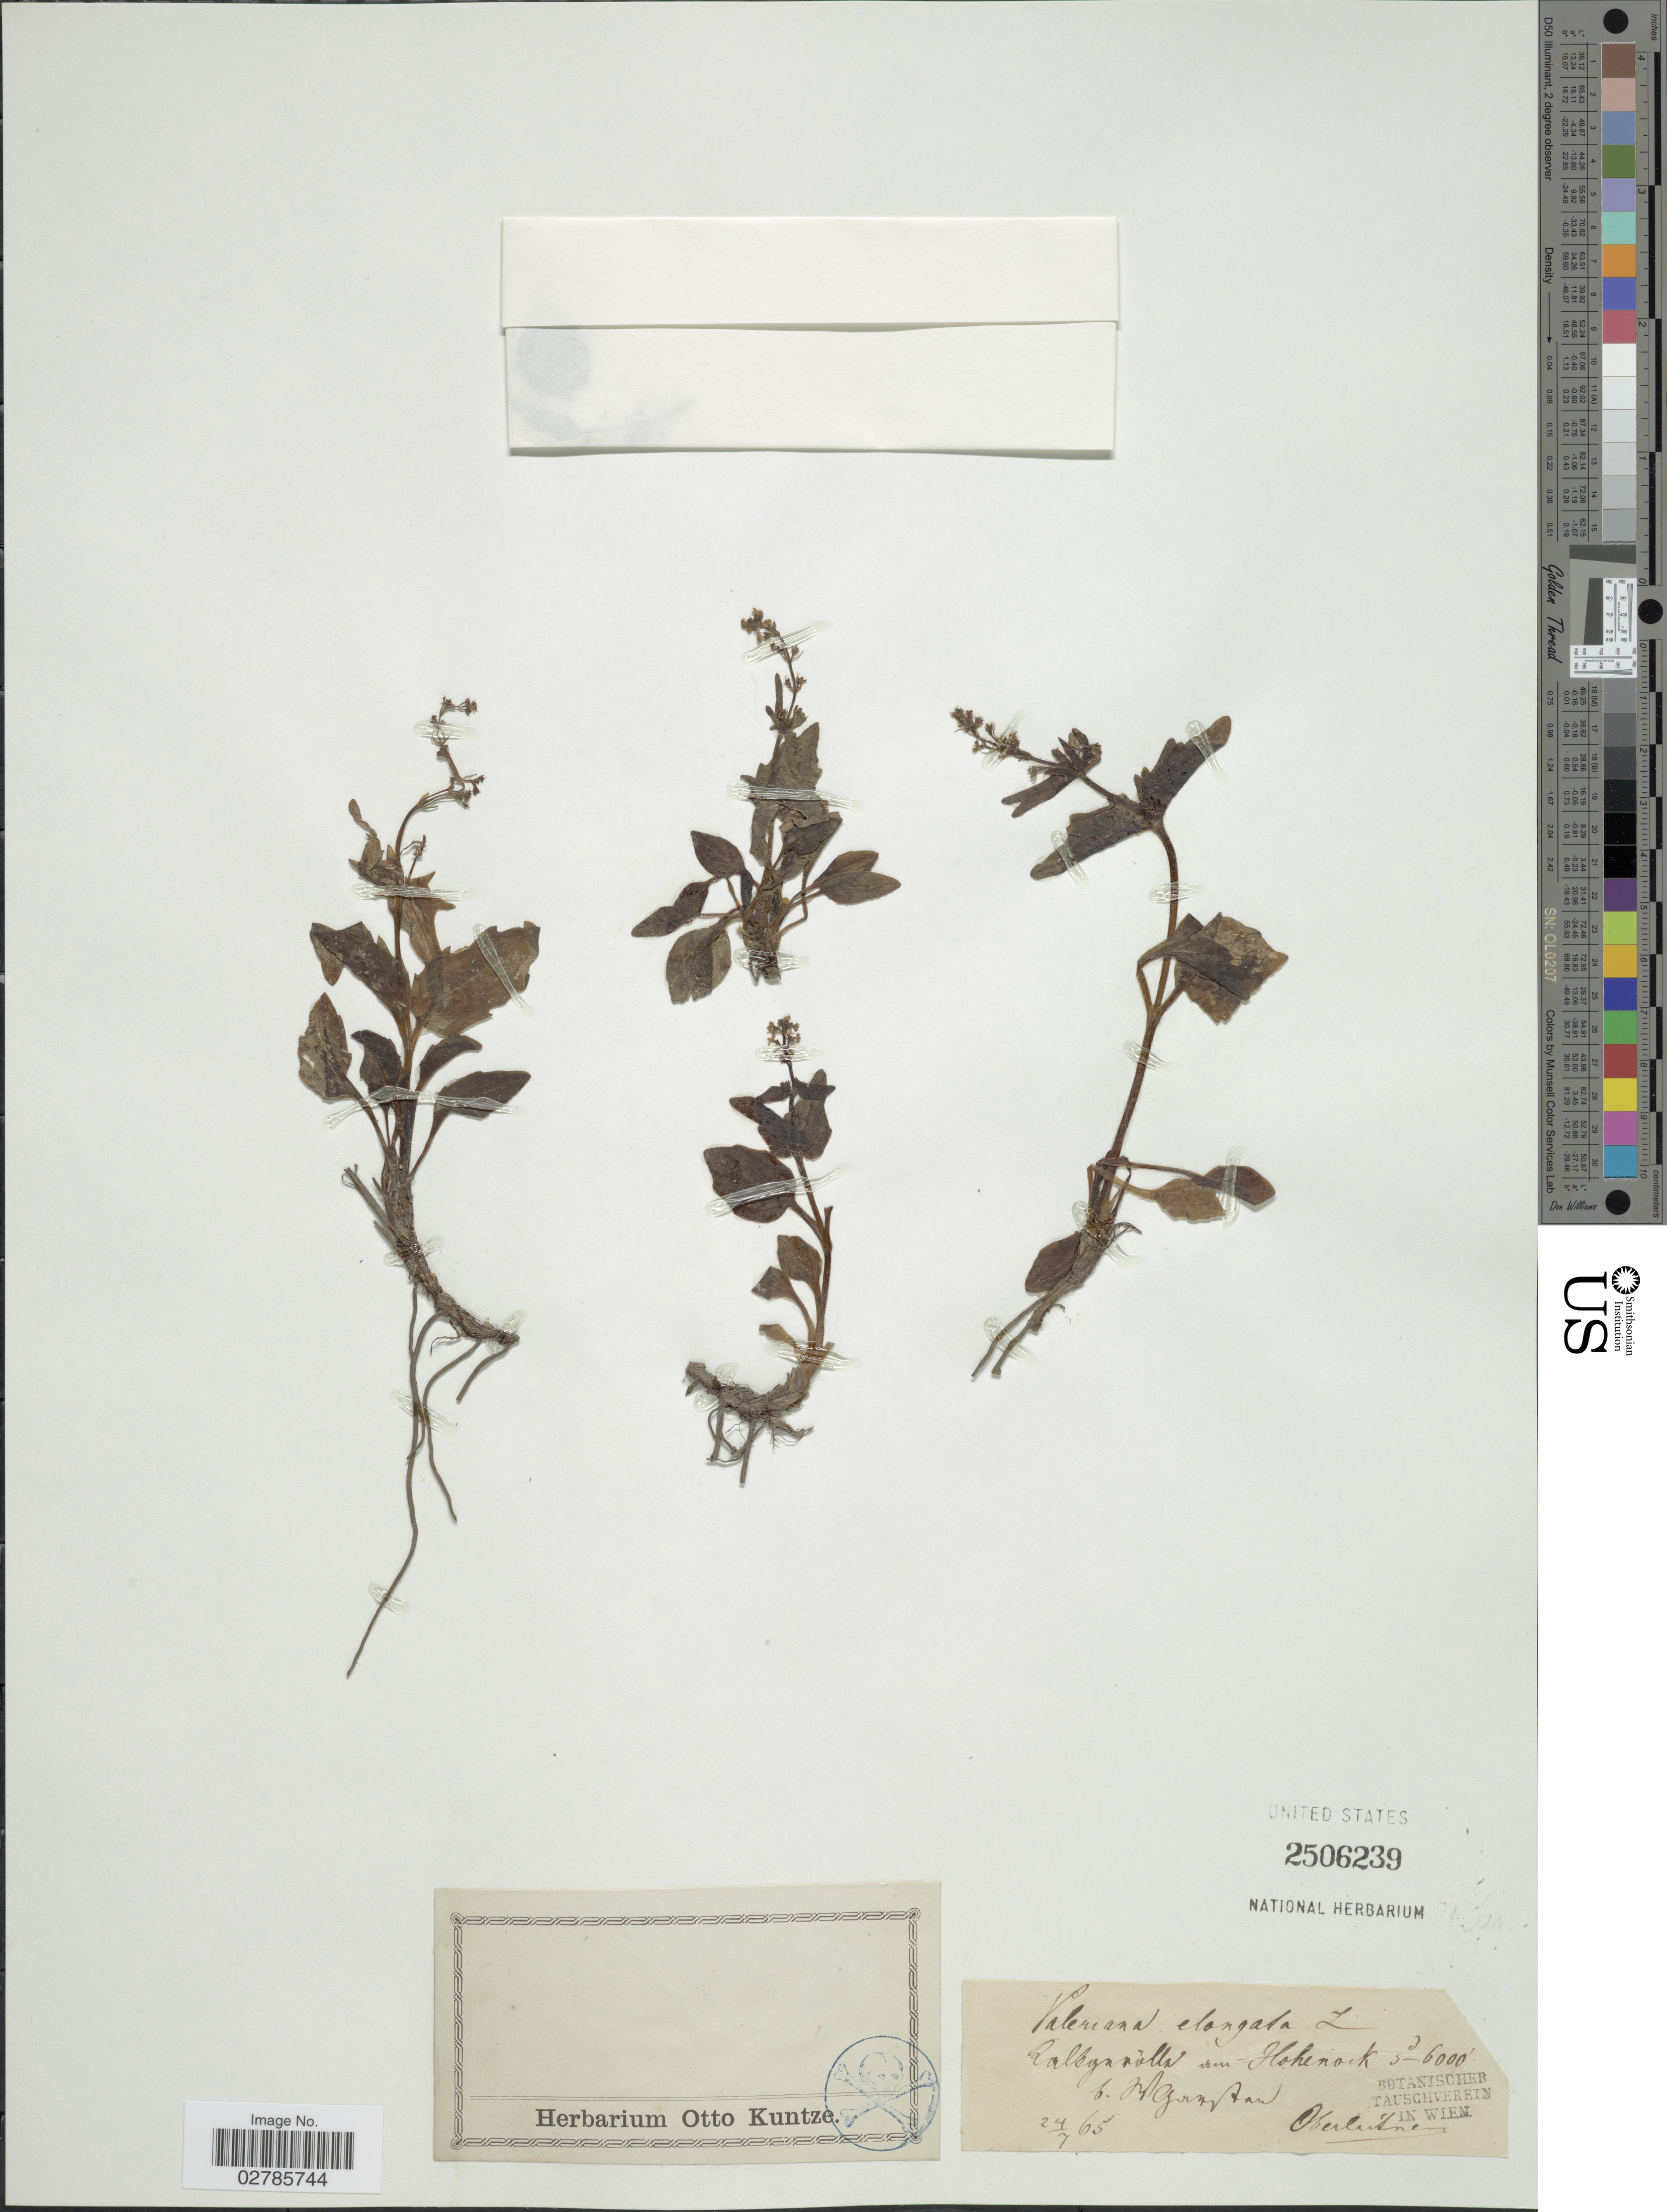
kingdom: Plantae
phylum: Tracheophyta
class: Magnoliopsida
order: Dipsacales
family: Caprifoliaceae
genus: Valeriana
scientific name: Valeriana elongata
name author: Jacq.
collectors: Oberleisner, --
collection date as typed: Transcribed d/m/y: 24/7/65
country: Austria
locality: Ralkynvulla un Hohenock b. Agunstan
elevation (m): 1524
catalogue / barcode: US 2506239